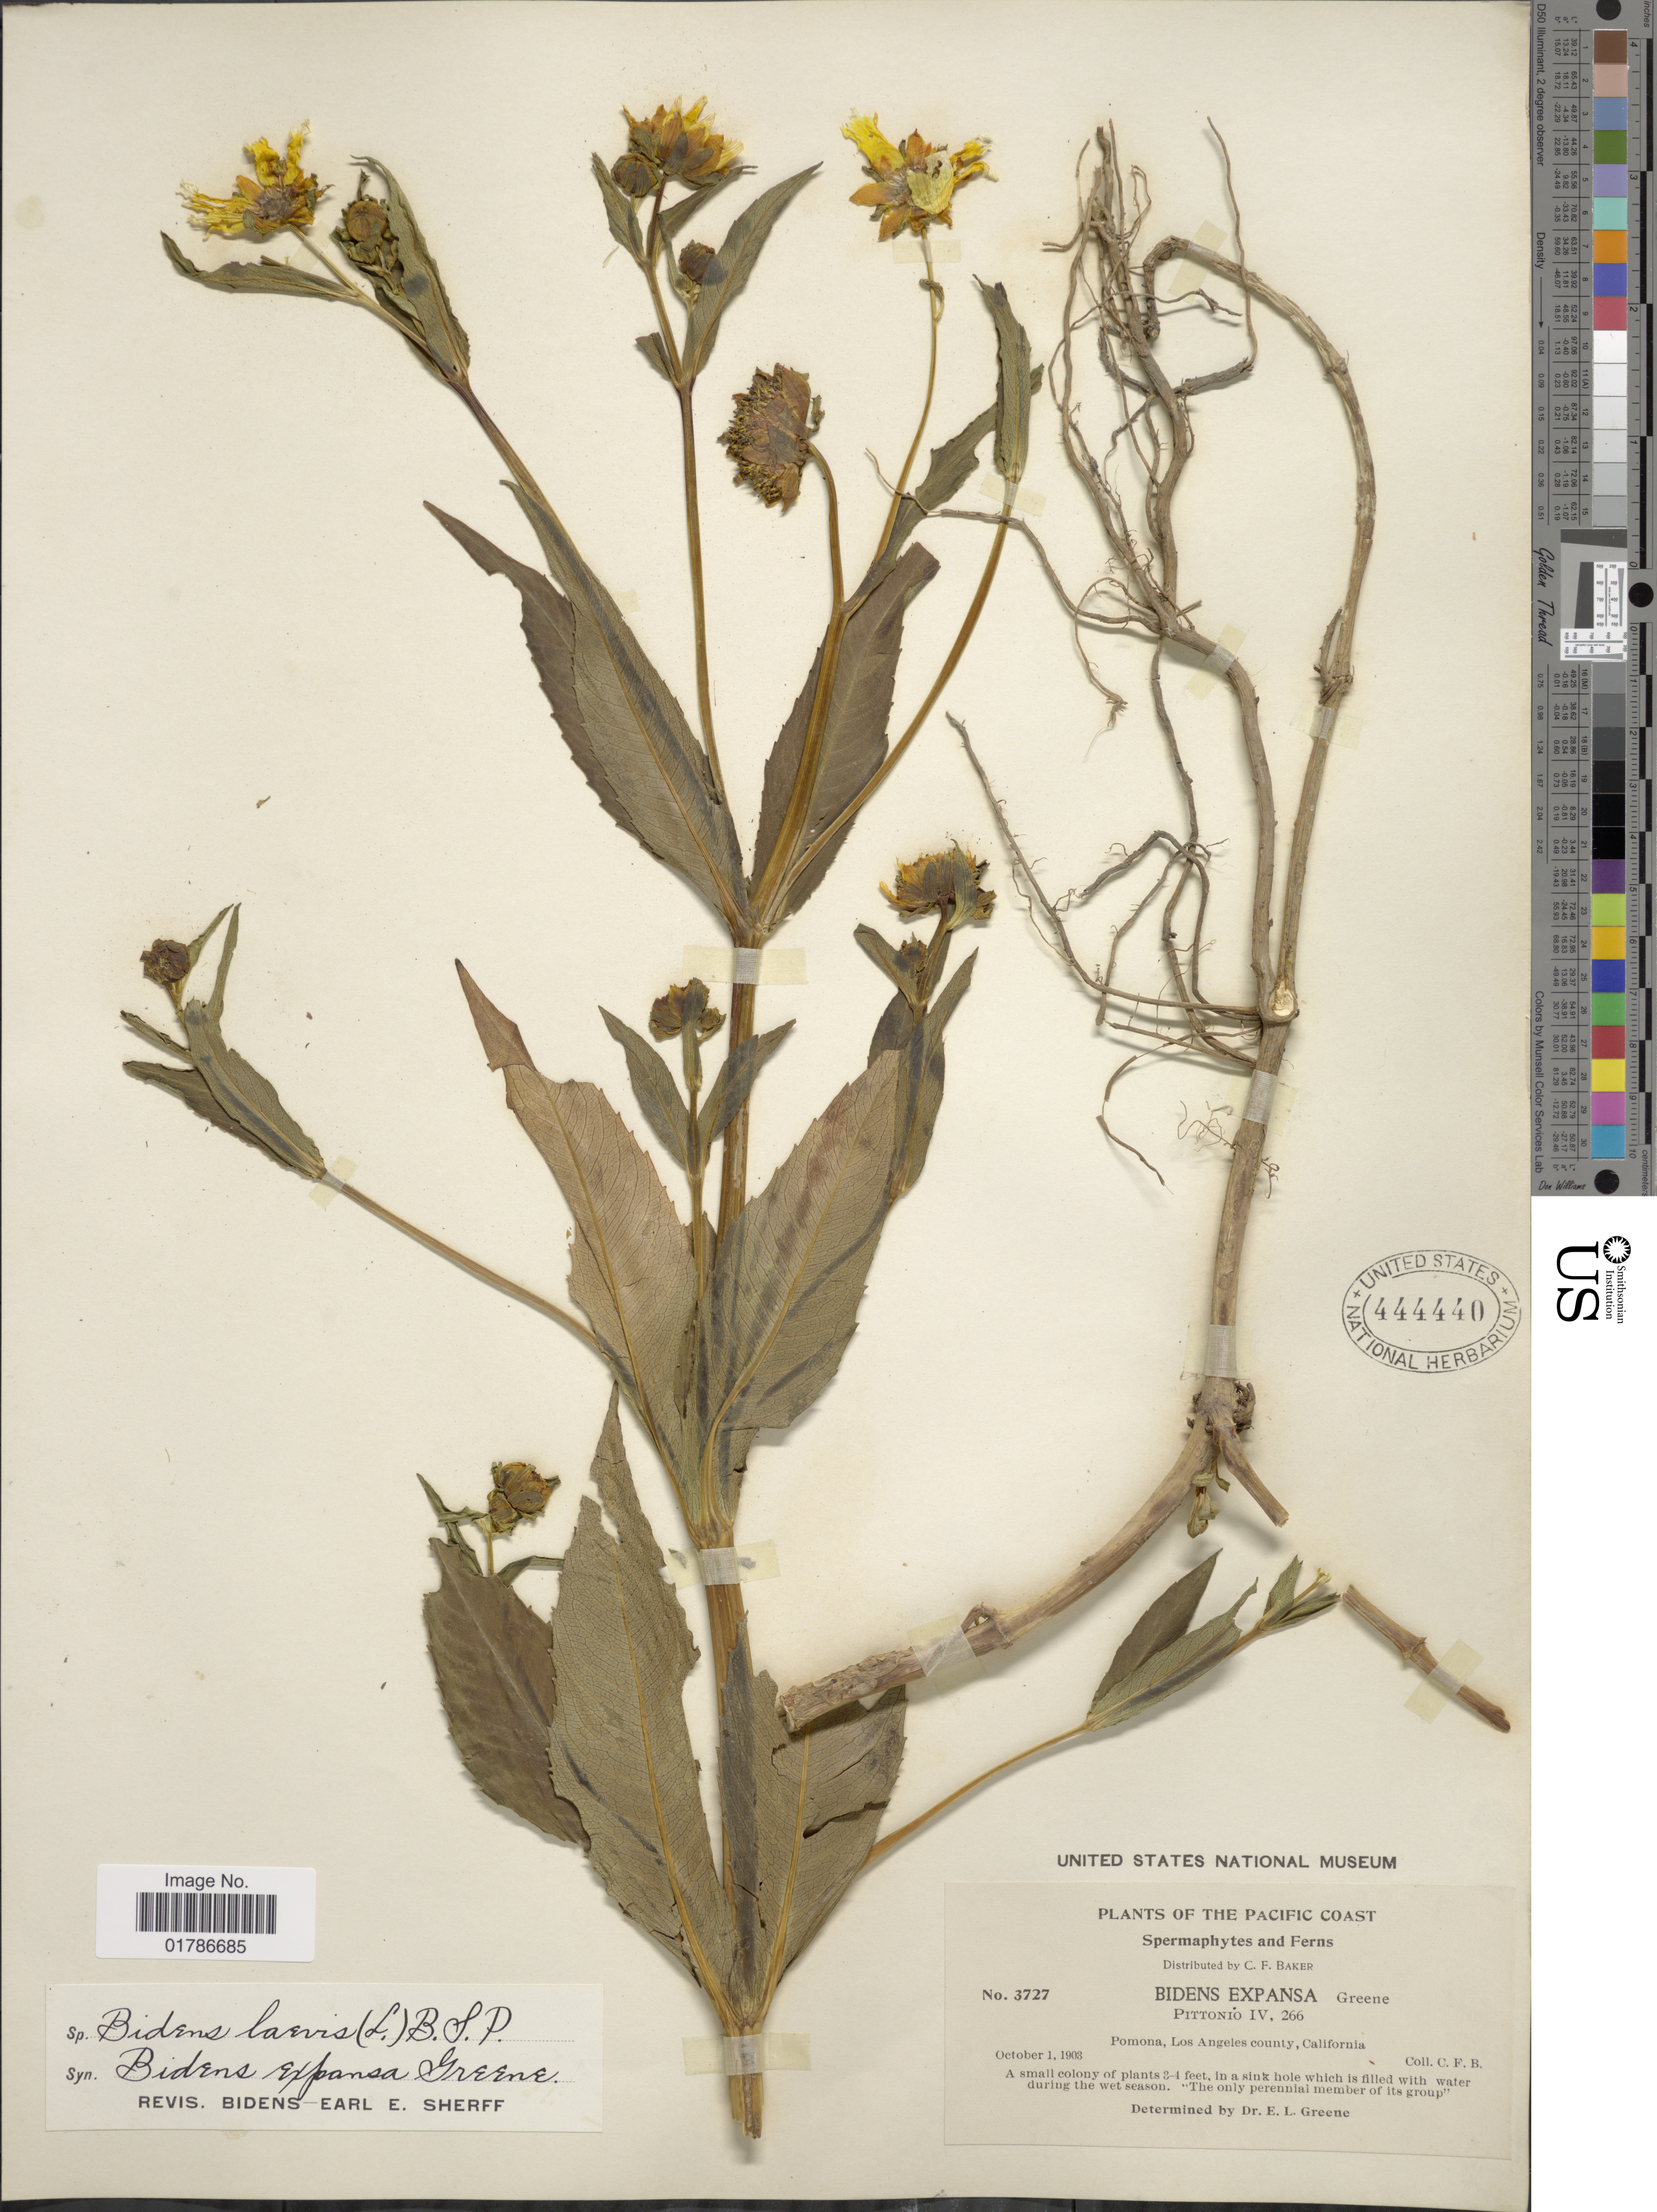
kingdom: Plantae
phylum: Tracheophyta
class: Magnoliopsida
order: Asterales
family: Asteraceae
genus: Bidens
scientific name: Bidens laevis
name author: (L.) Britton, Stearns & Poggenb.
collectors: C. F. Baker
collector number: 3727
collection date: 1903-10-01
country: United States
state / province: California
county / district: Los Angeles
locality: The Pacific Coast, Pomona, Los Angeles county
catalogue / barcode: US 444440